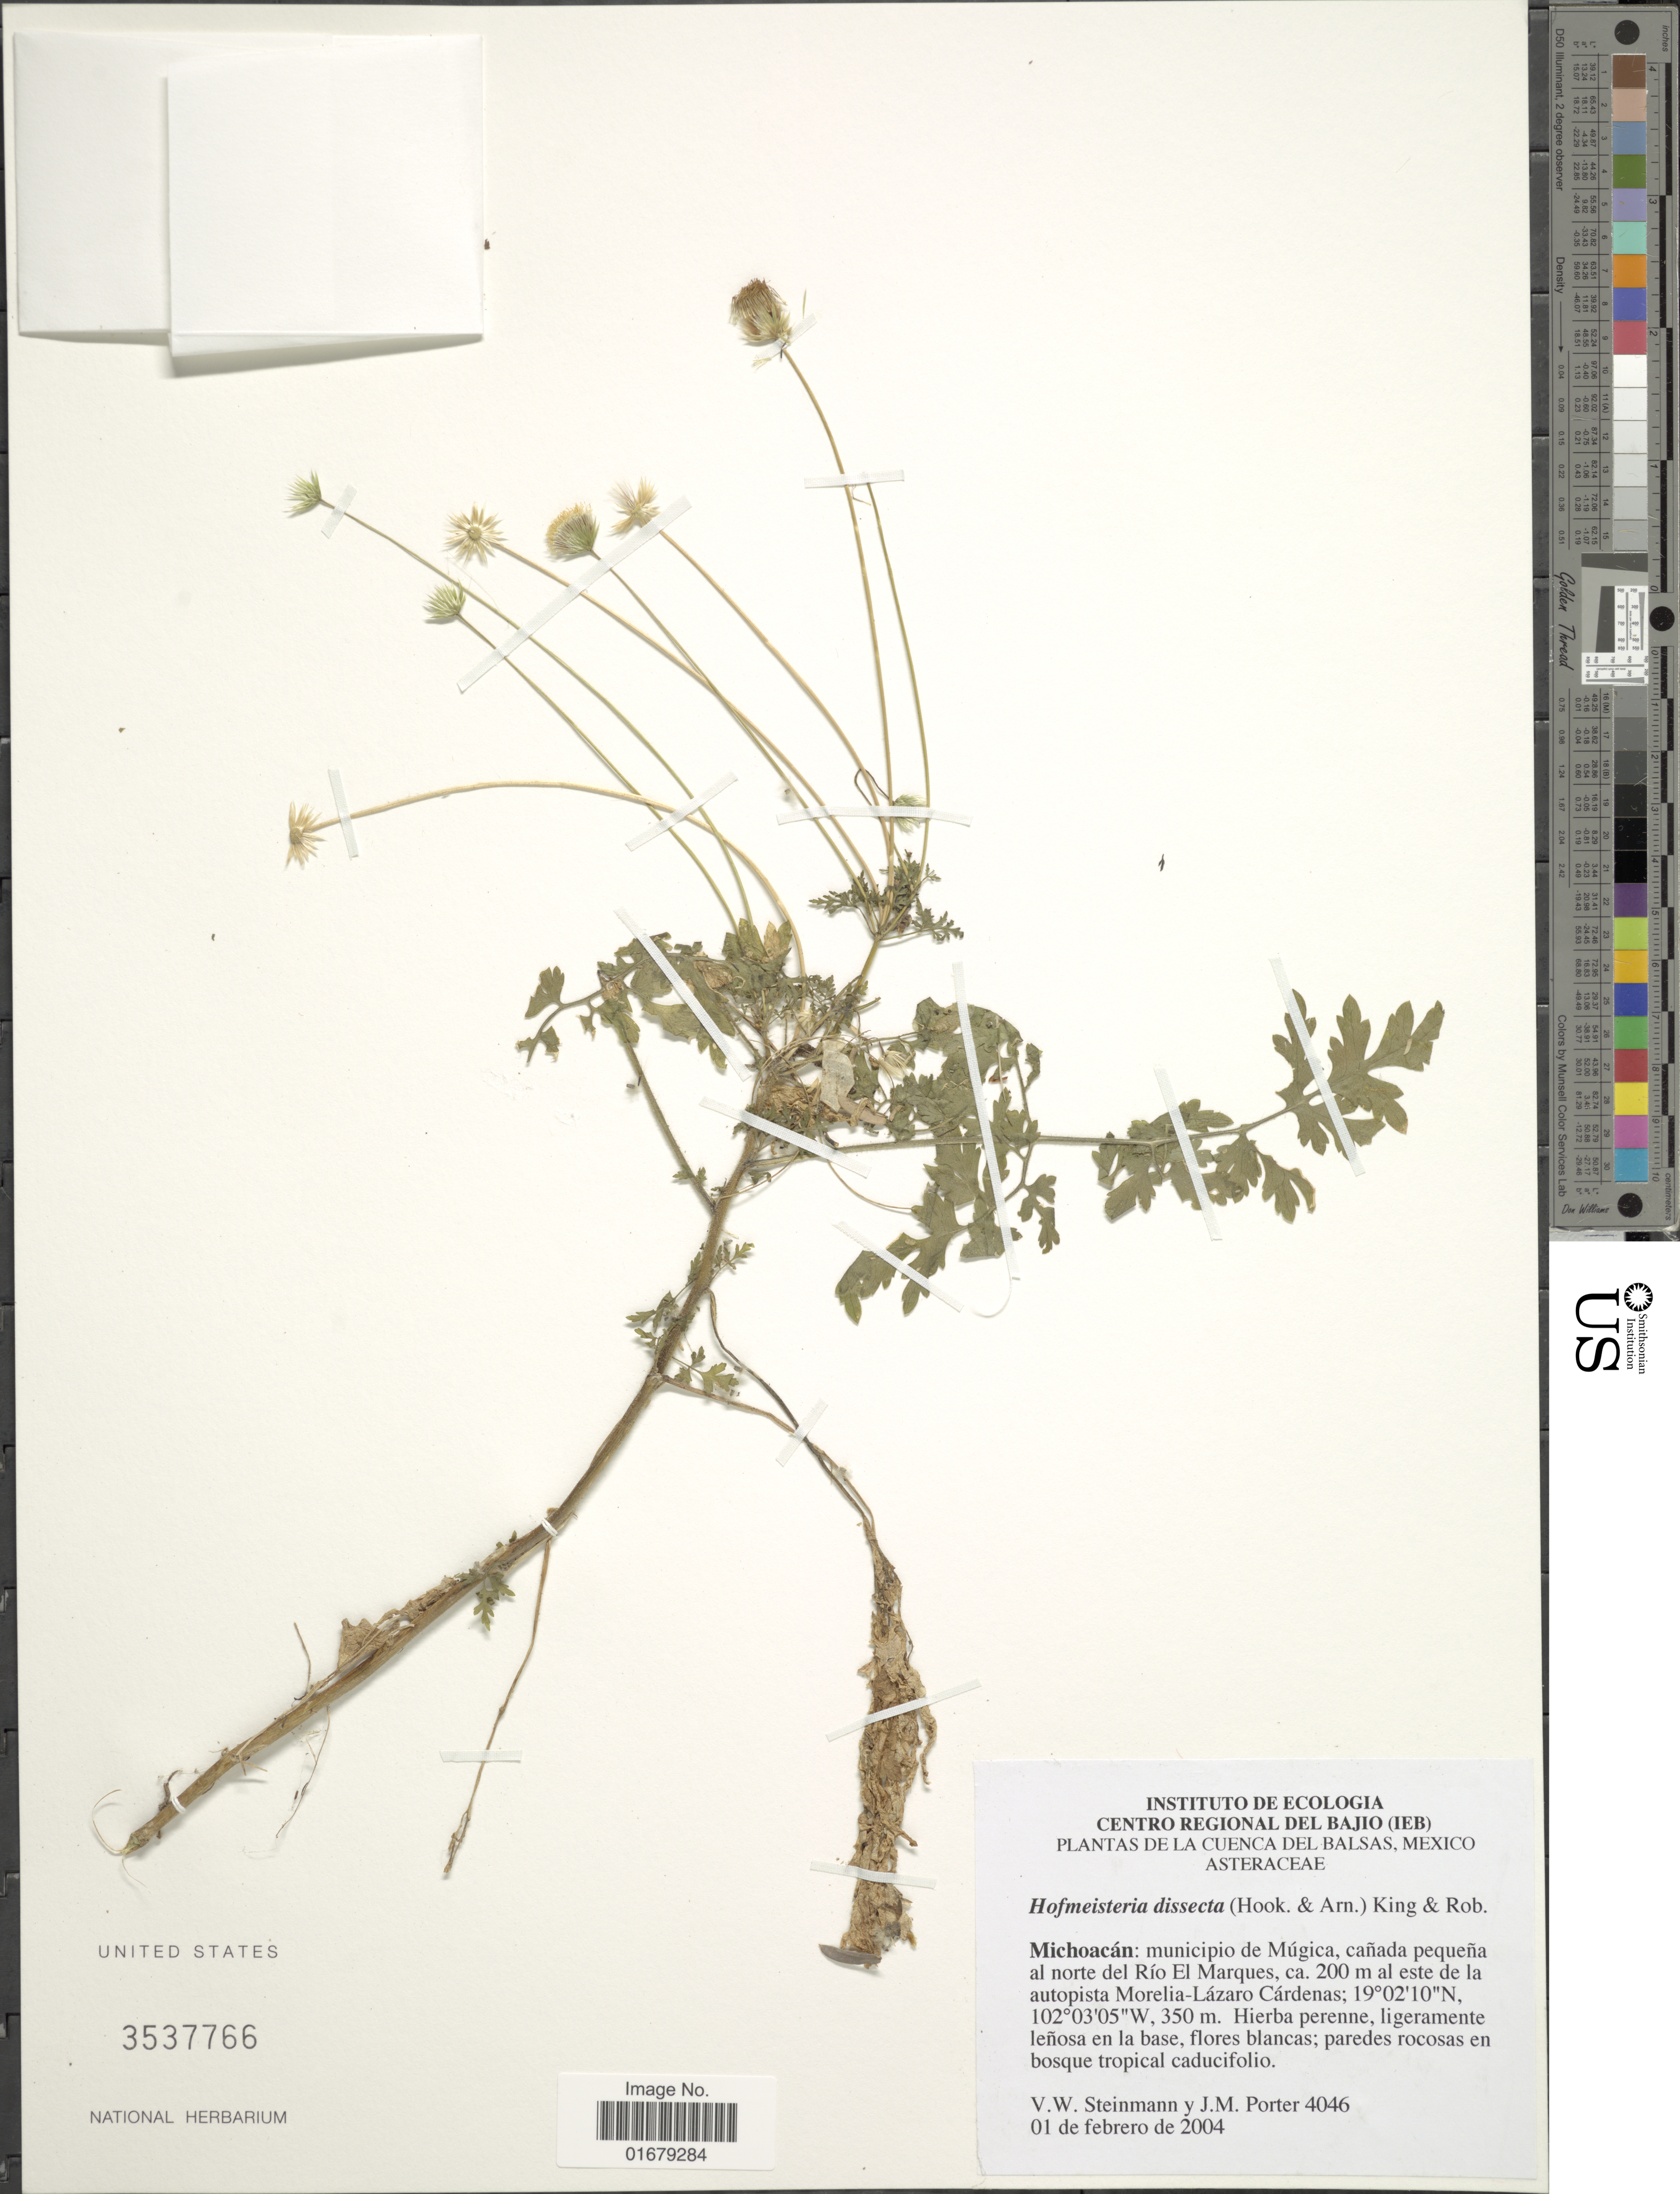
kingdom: Plantae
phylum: Tracheophyta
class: Magnoliopsida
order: Asterales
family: Asteraceae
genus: Hofmeisteria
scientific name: Hofmeisteria dissecta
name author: (Hook.) R.M. King & H. Rob.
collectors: V. W. Steinmann & J. M. Porter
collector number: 4046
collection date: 2004-02-01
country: Mexico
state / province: Michoacán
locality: Municipio de Mugica, canada pequena al norte del Rio El Marques, ca 200 m al este de la autopista Morelia - Lazaro Cardenas.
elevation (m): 350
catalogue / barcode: US 3537766